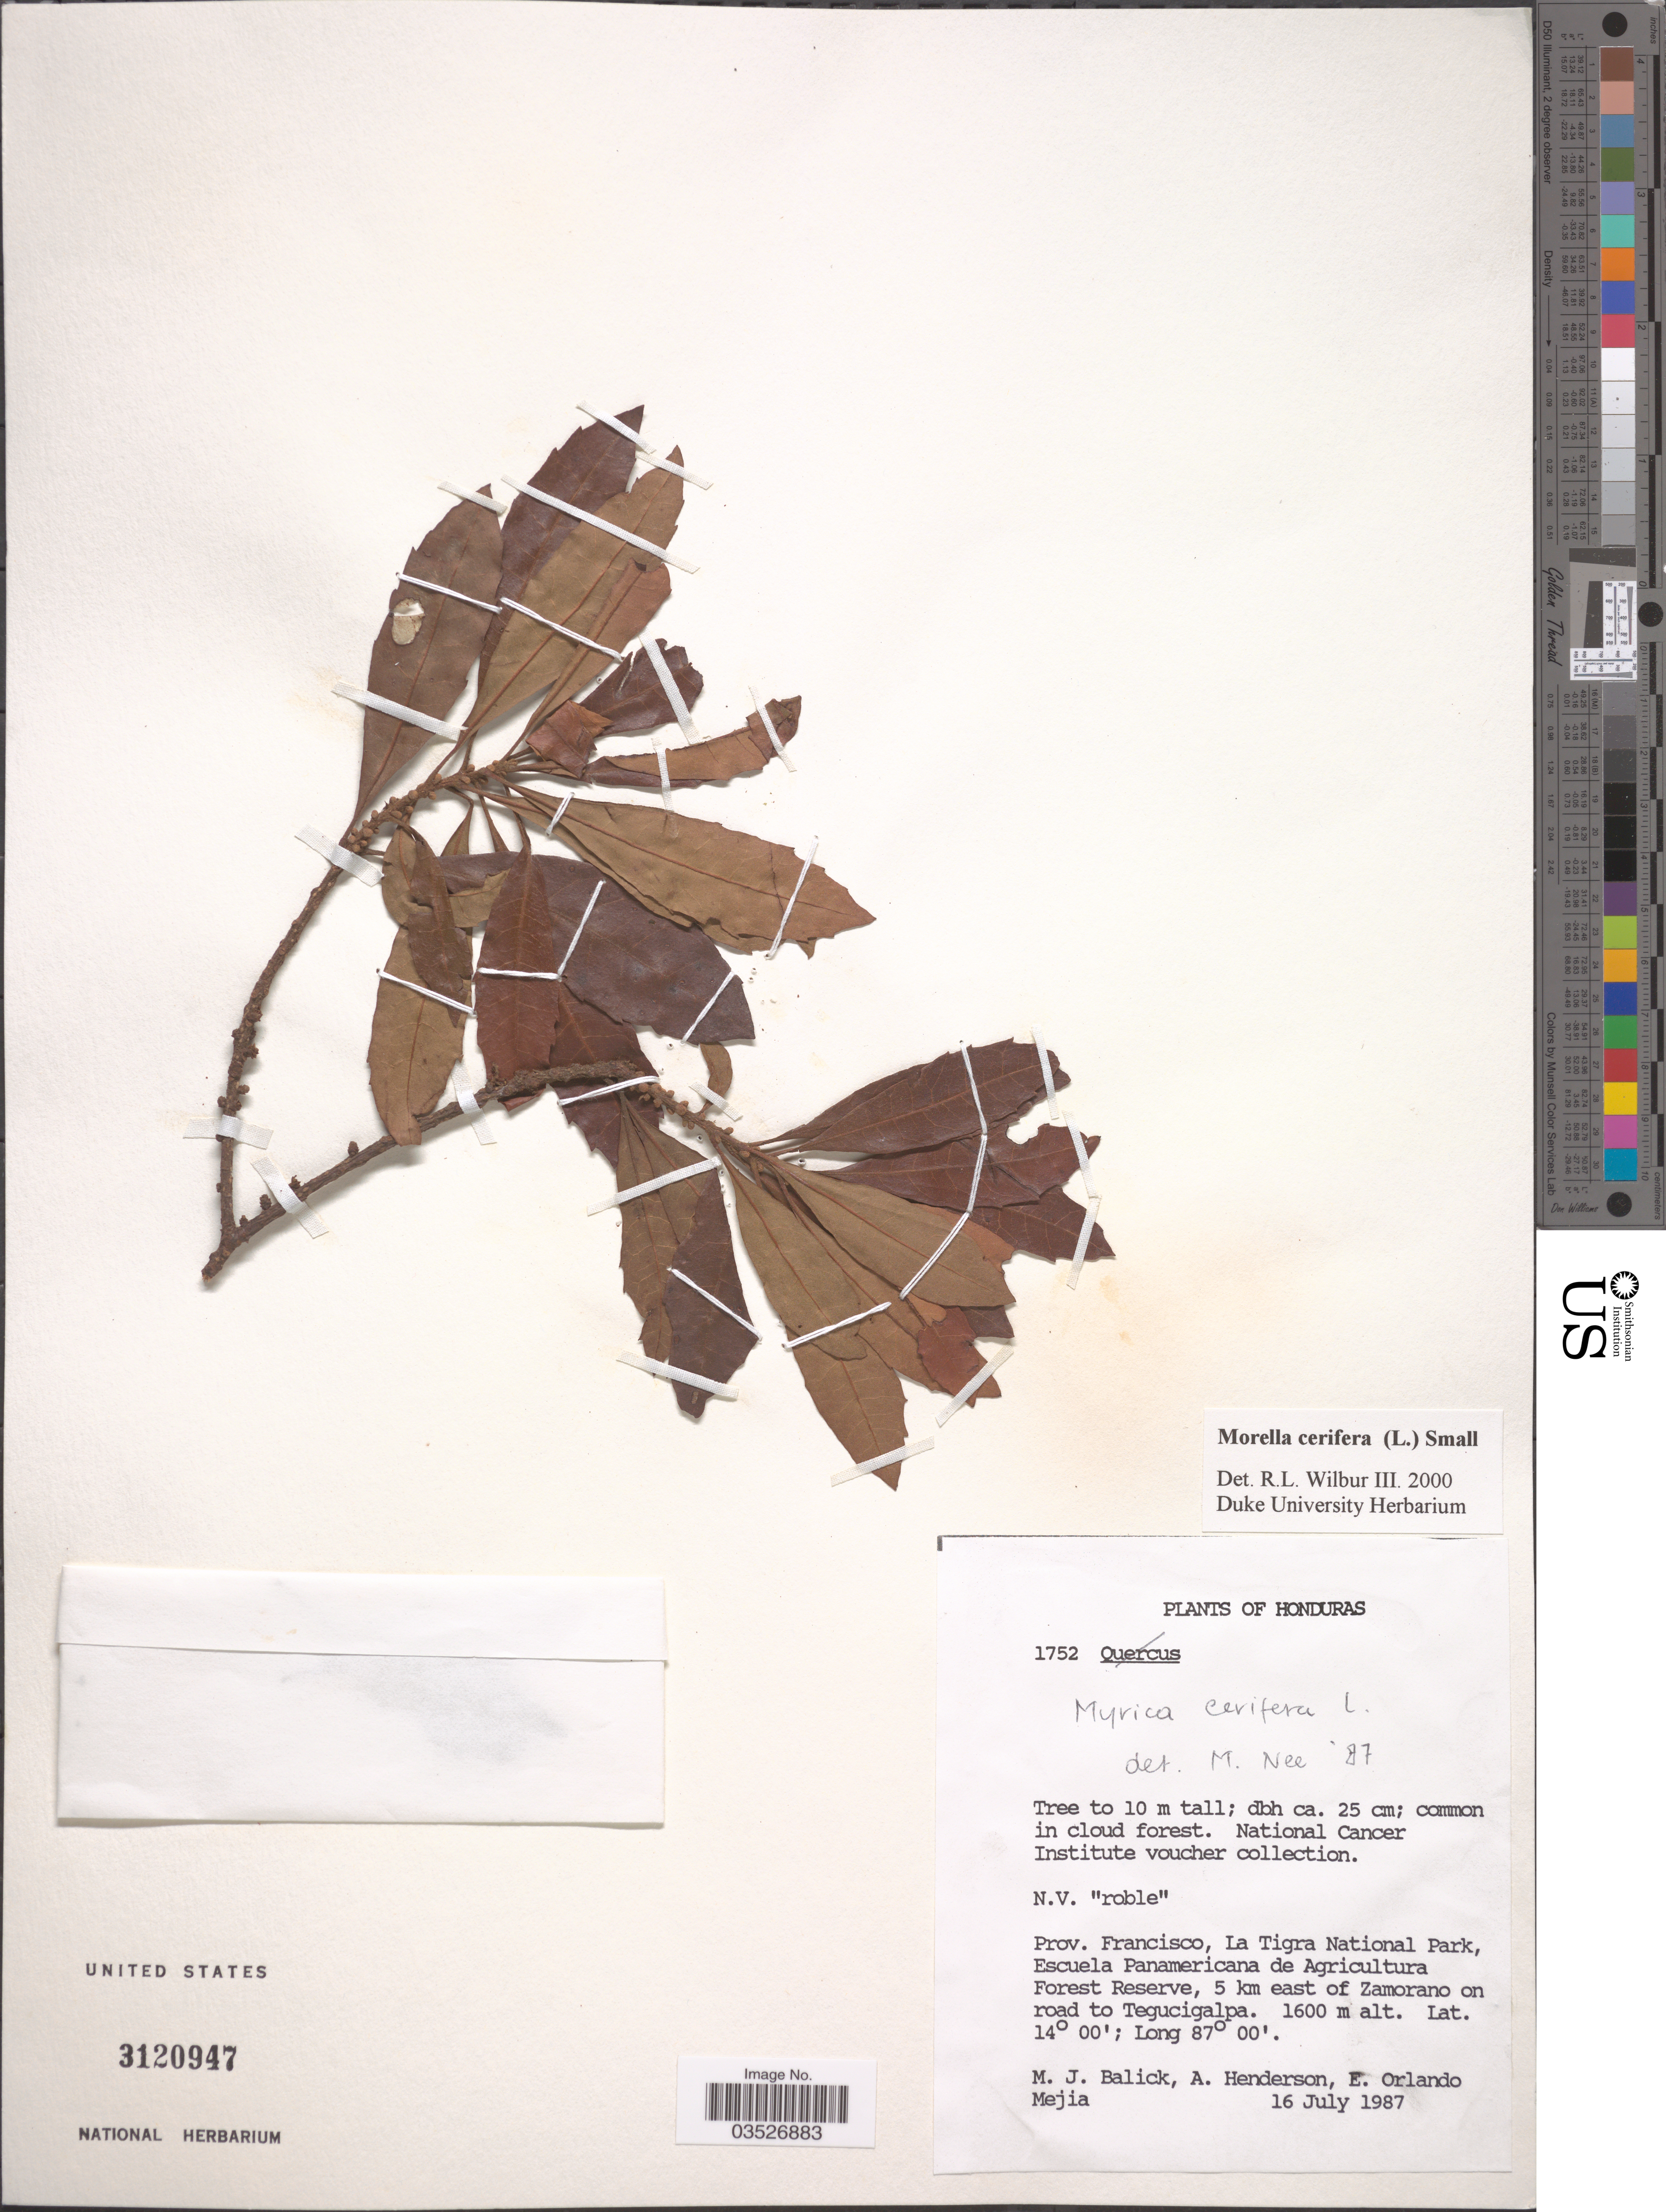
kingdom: Plantae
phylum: Tracheophyta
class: Magnoliopsida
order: Fagales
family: Myricaceae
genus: Morella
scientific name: Morella cerifera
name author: (L.) Small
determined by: Wilbur, R. L.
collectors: M. J. Balick, A. Henderson & E. Orlando Mejia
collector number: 1752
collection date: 1987-07-16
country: Honduras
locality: Prov. Francisco, La Tigra National Park, Escuela Panamericana de Agricultura Forest Reserve, 5 km east of Zamorano on road to Tegucigalpa.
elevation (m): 1600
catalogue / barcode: US 3120947